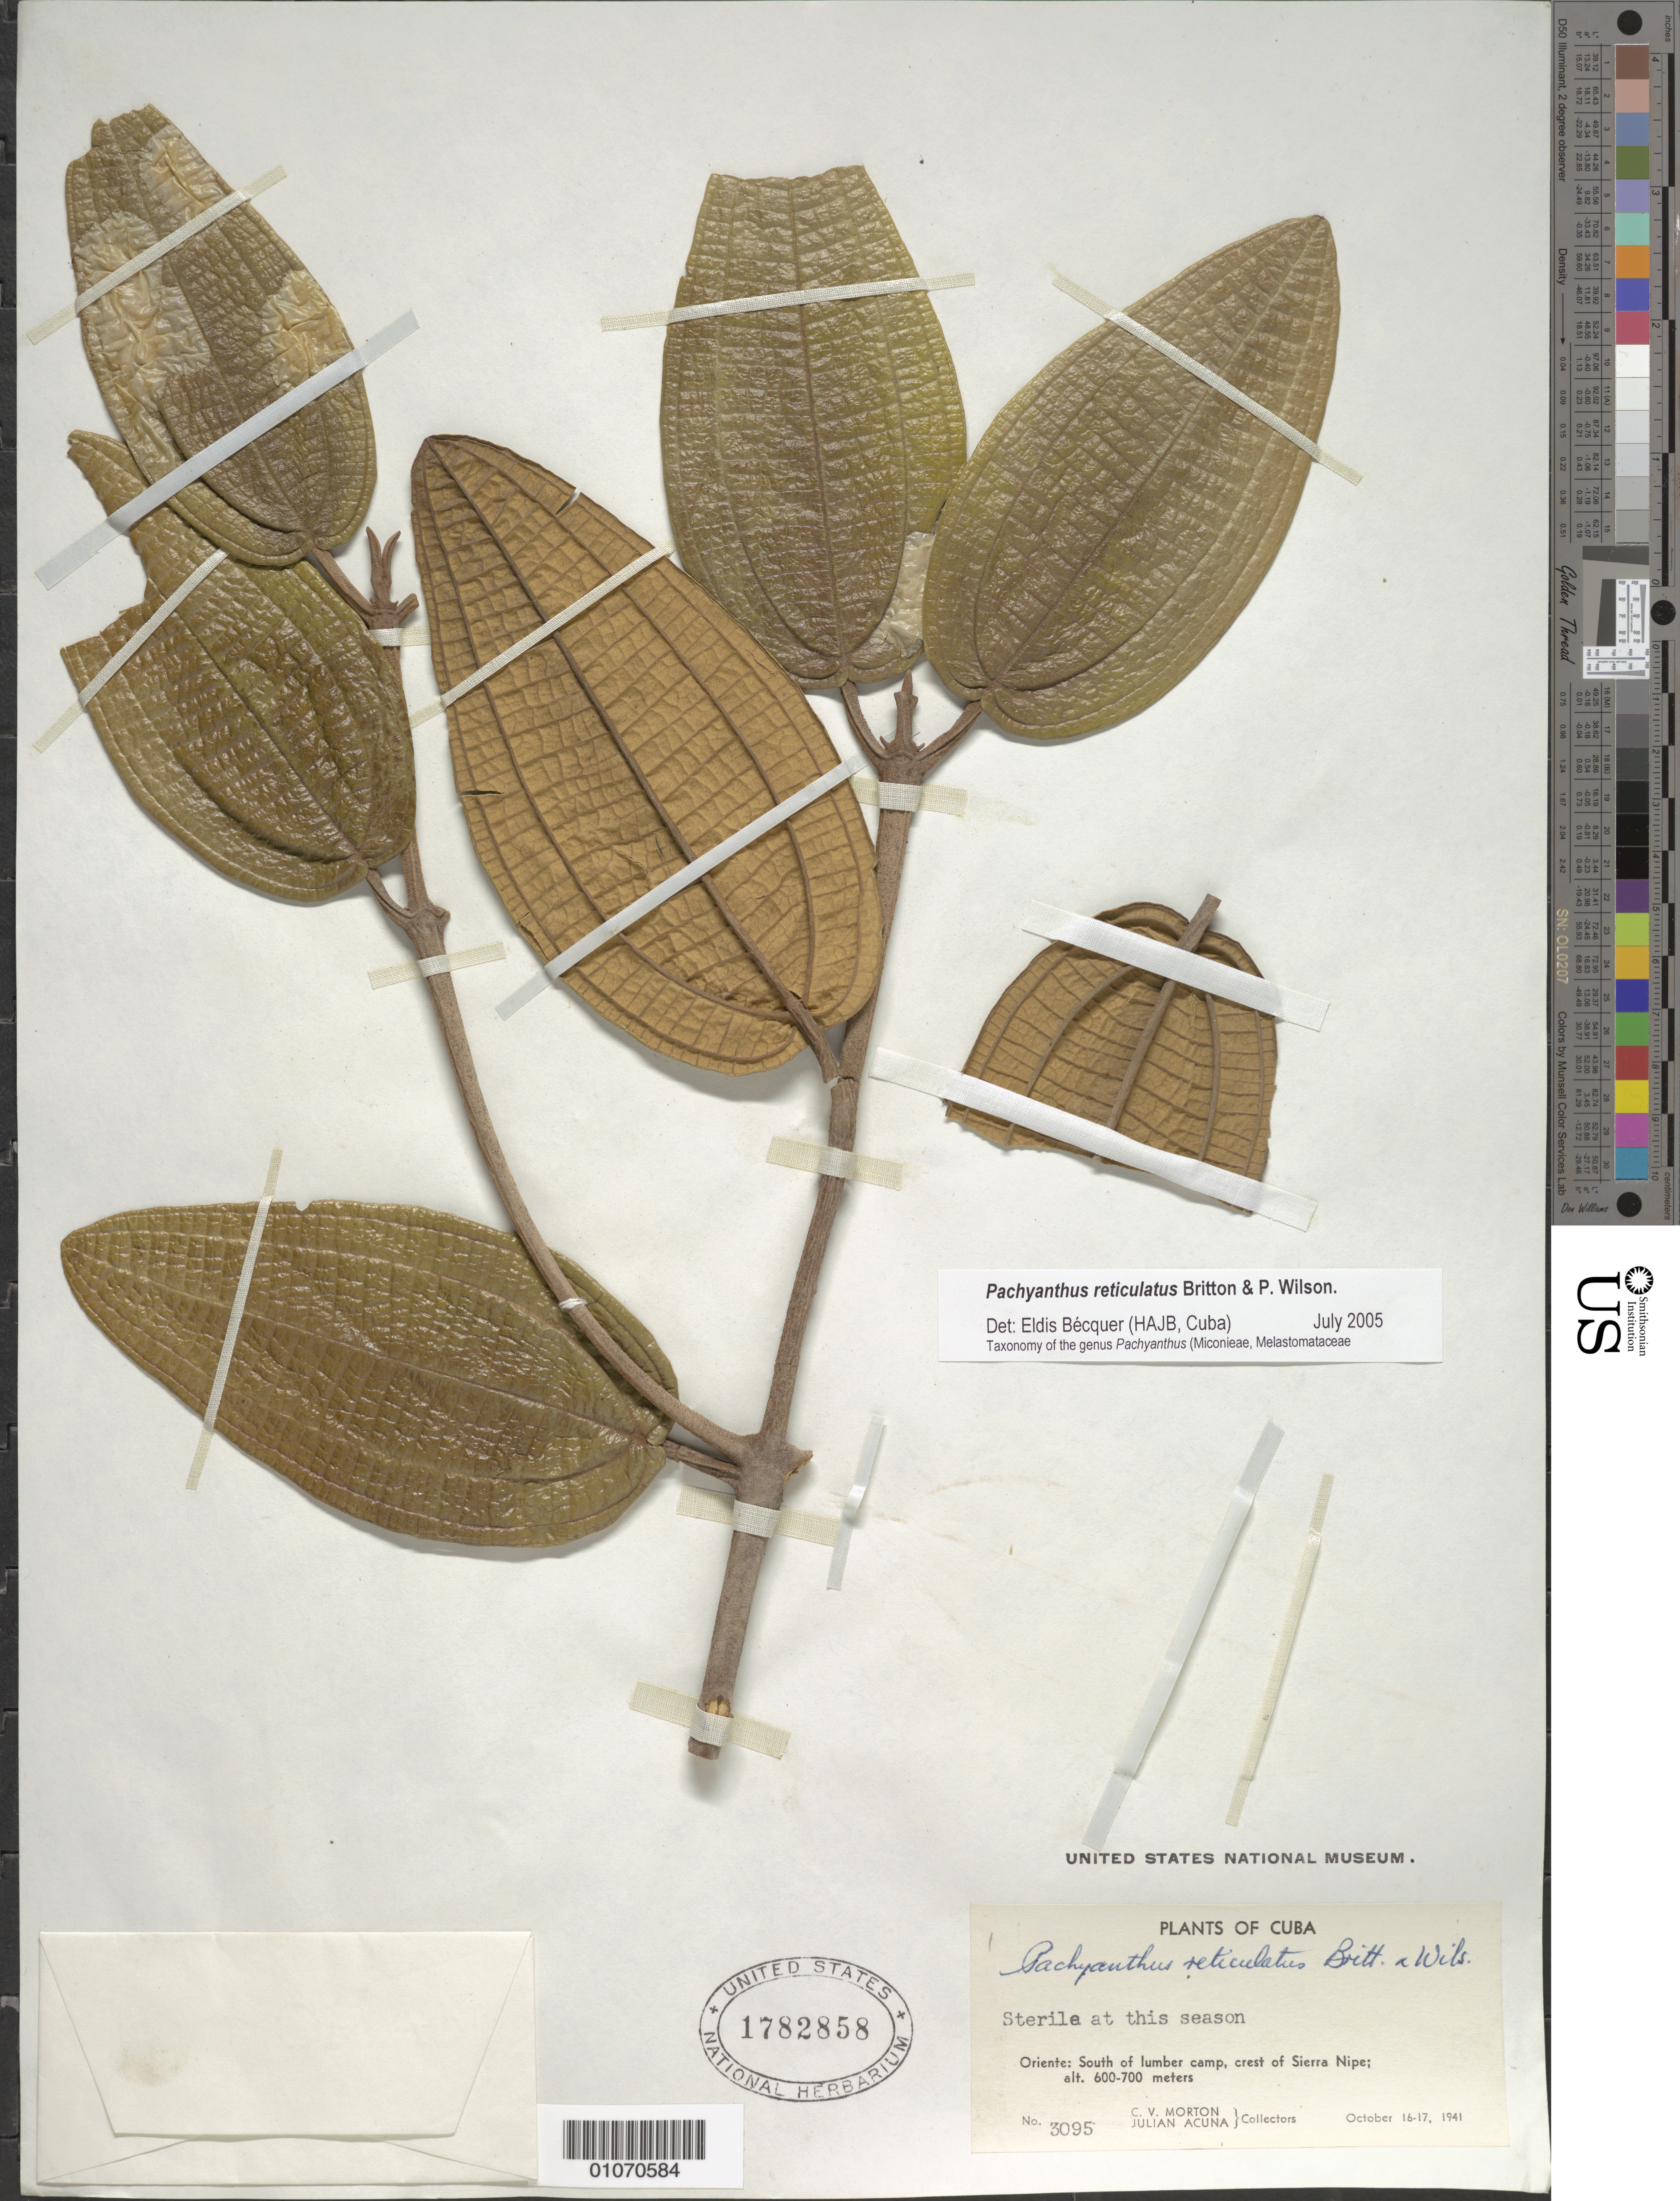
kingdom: Plantae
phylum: Tracheophyta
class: Magnoliopsida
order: Myrtales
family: Melastomataceae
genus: Pachyanthus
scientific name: Pachyanthus reticulatus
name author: Britton & P. Wilson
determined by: Bécquer Granados, E. R., (HAJB)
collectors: C. V. Morton & J. Acuña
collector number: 3095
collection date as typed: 16 Oct 1941 to 17 Oct 1941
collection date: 1941-10-16/1941-10-17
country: Cuba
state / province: Holguín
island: Cuba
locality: Sierra de Nipe, S of lumber camp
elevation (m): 600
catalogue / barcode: US 1782858